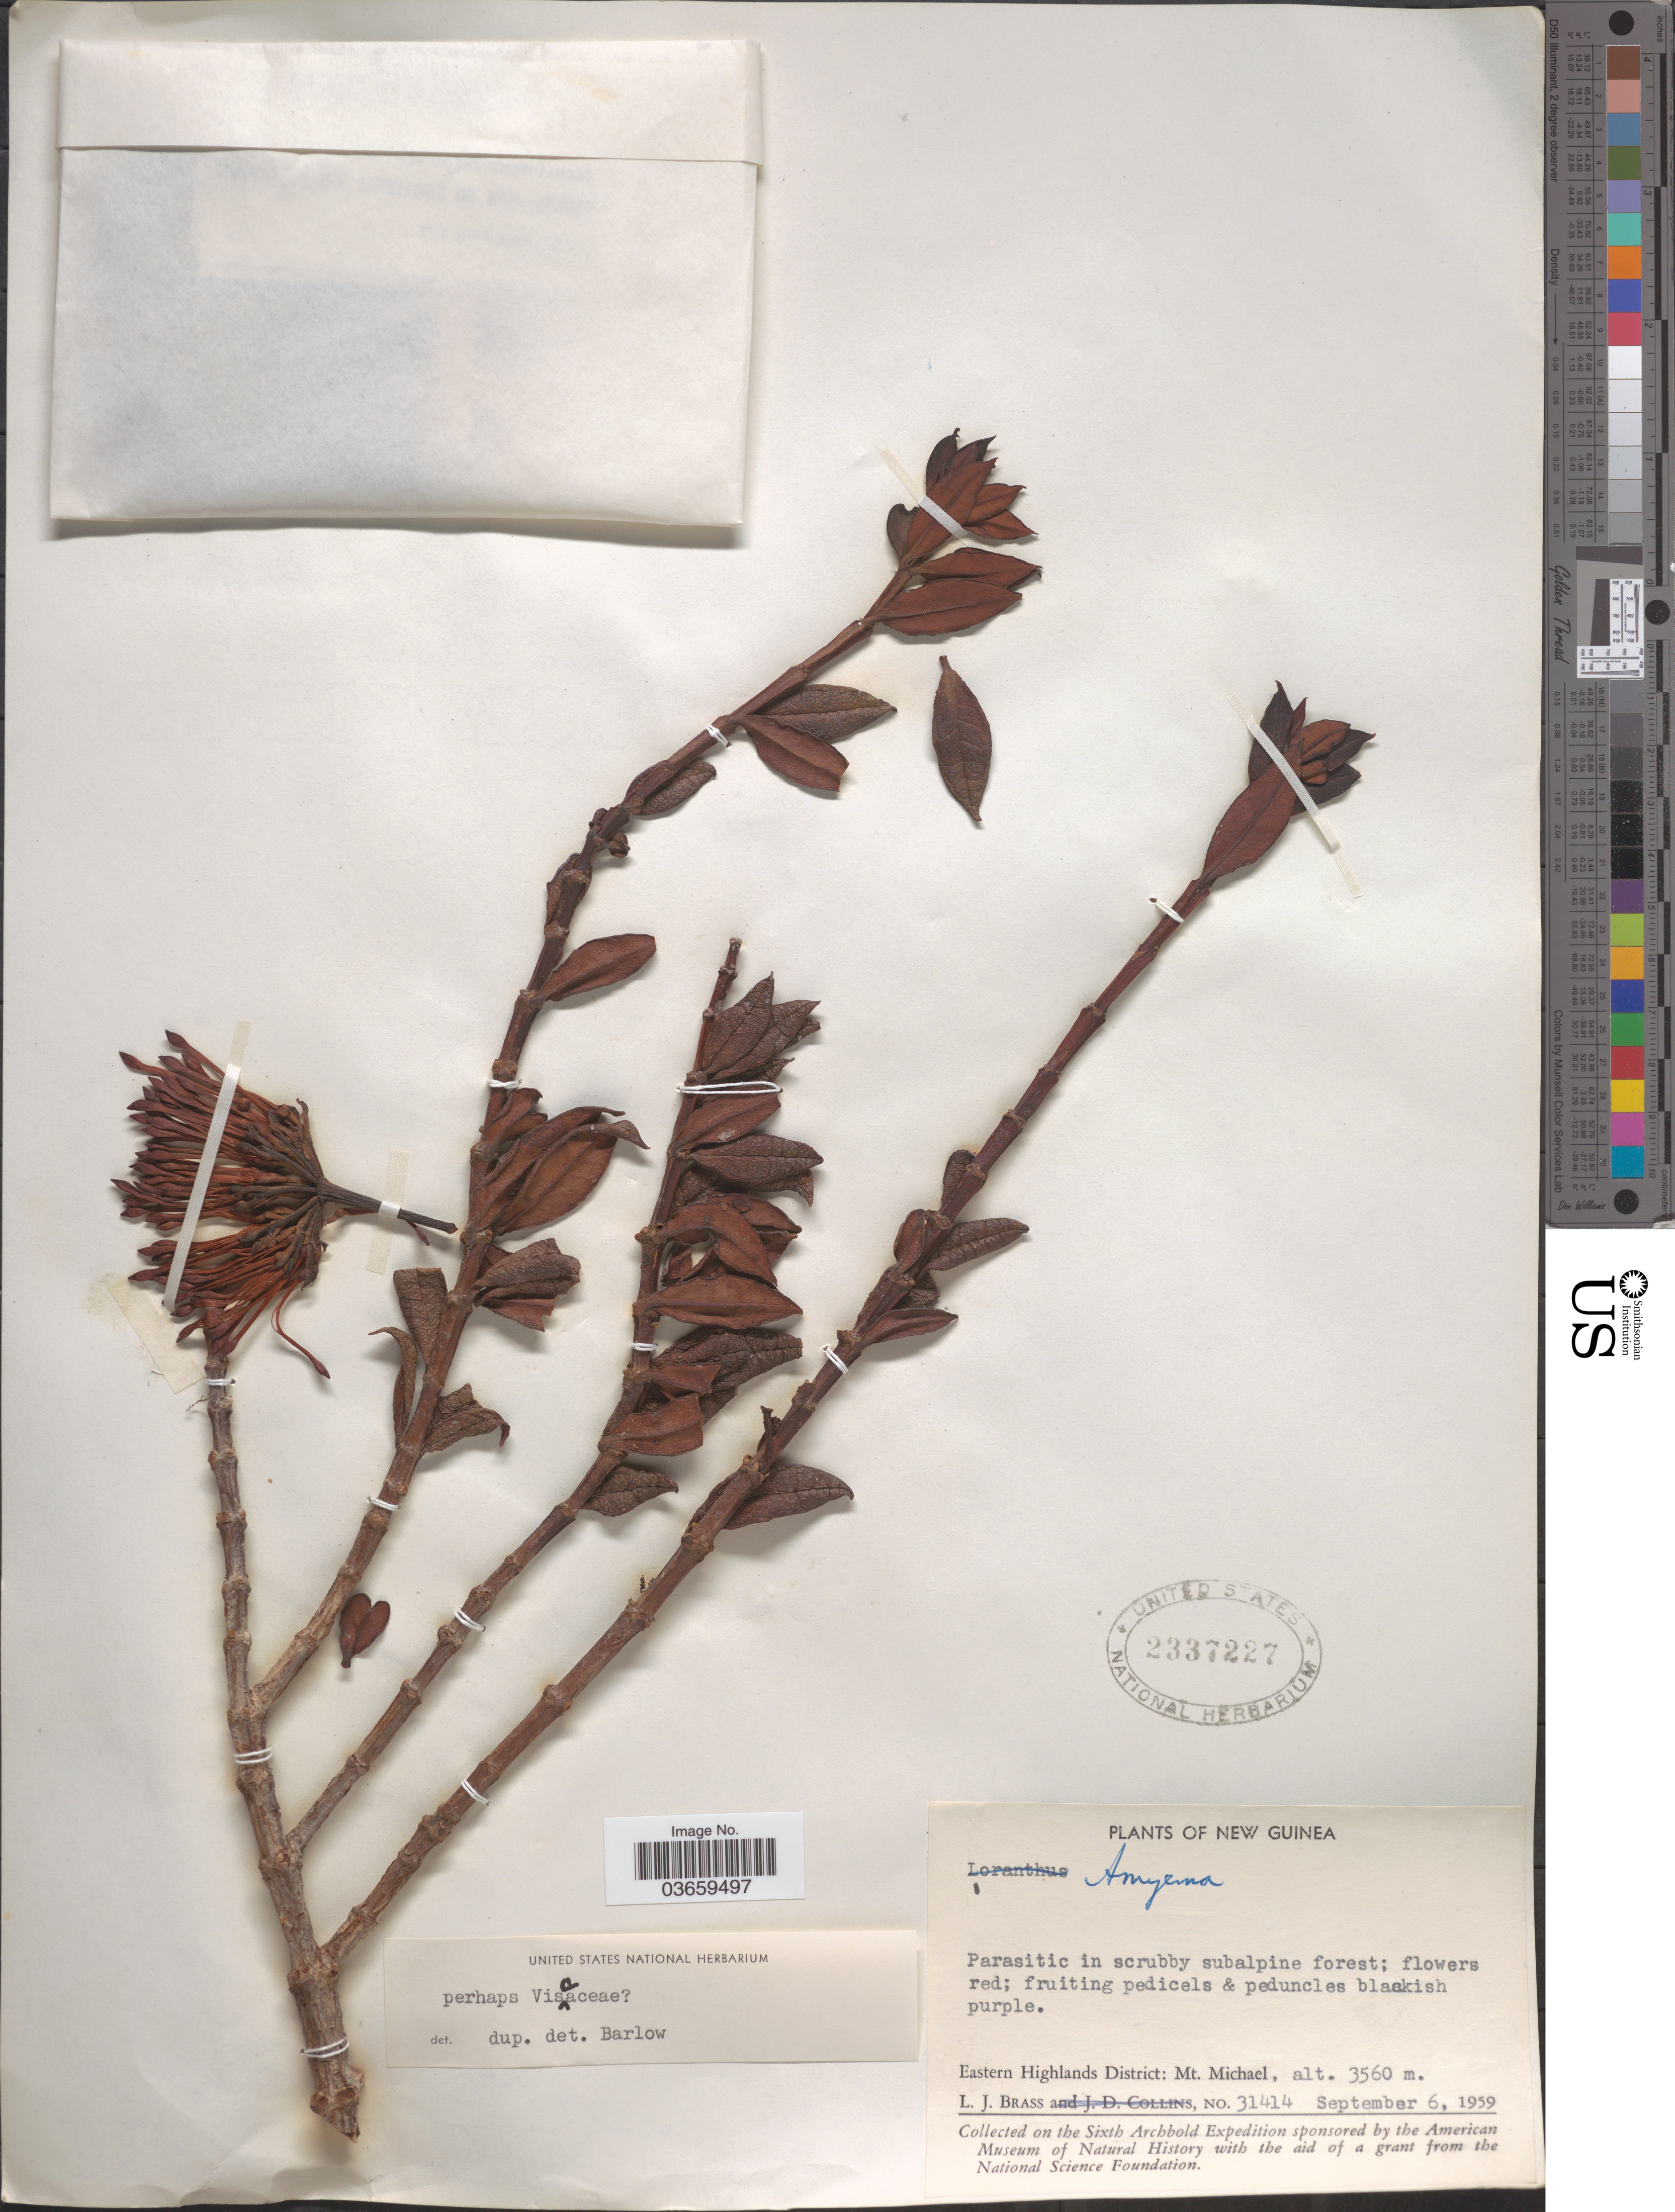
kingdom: Plantae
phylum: Tracheophyta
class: Magnoliopsida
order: Santalales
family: Viscaceae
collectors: L. J. Brass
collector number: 31414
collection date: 1959-09-06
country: Papua New Guinea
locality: New Guinea. Eastern Highlands District: Mt. Michael.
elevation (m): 3560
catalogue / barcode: US 2337227